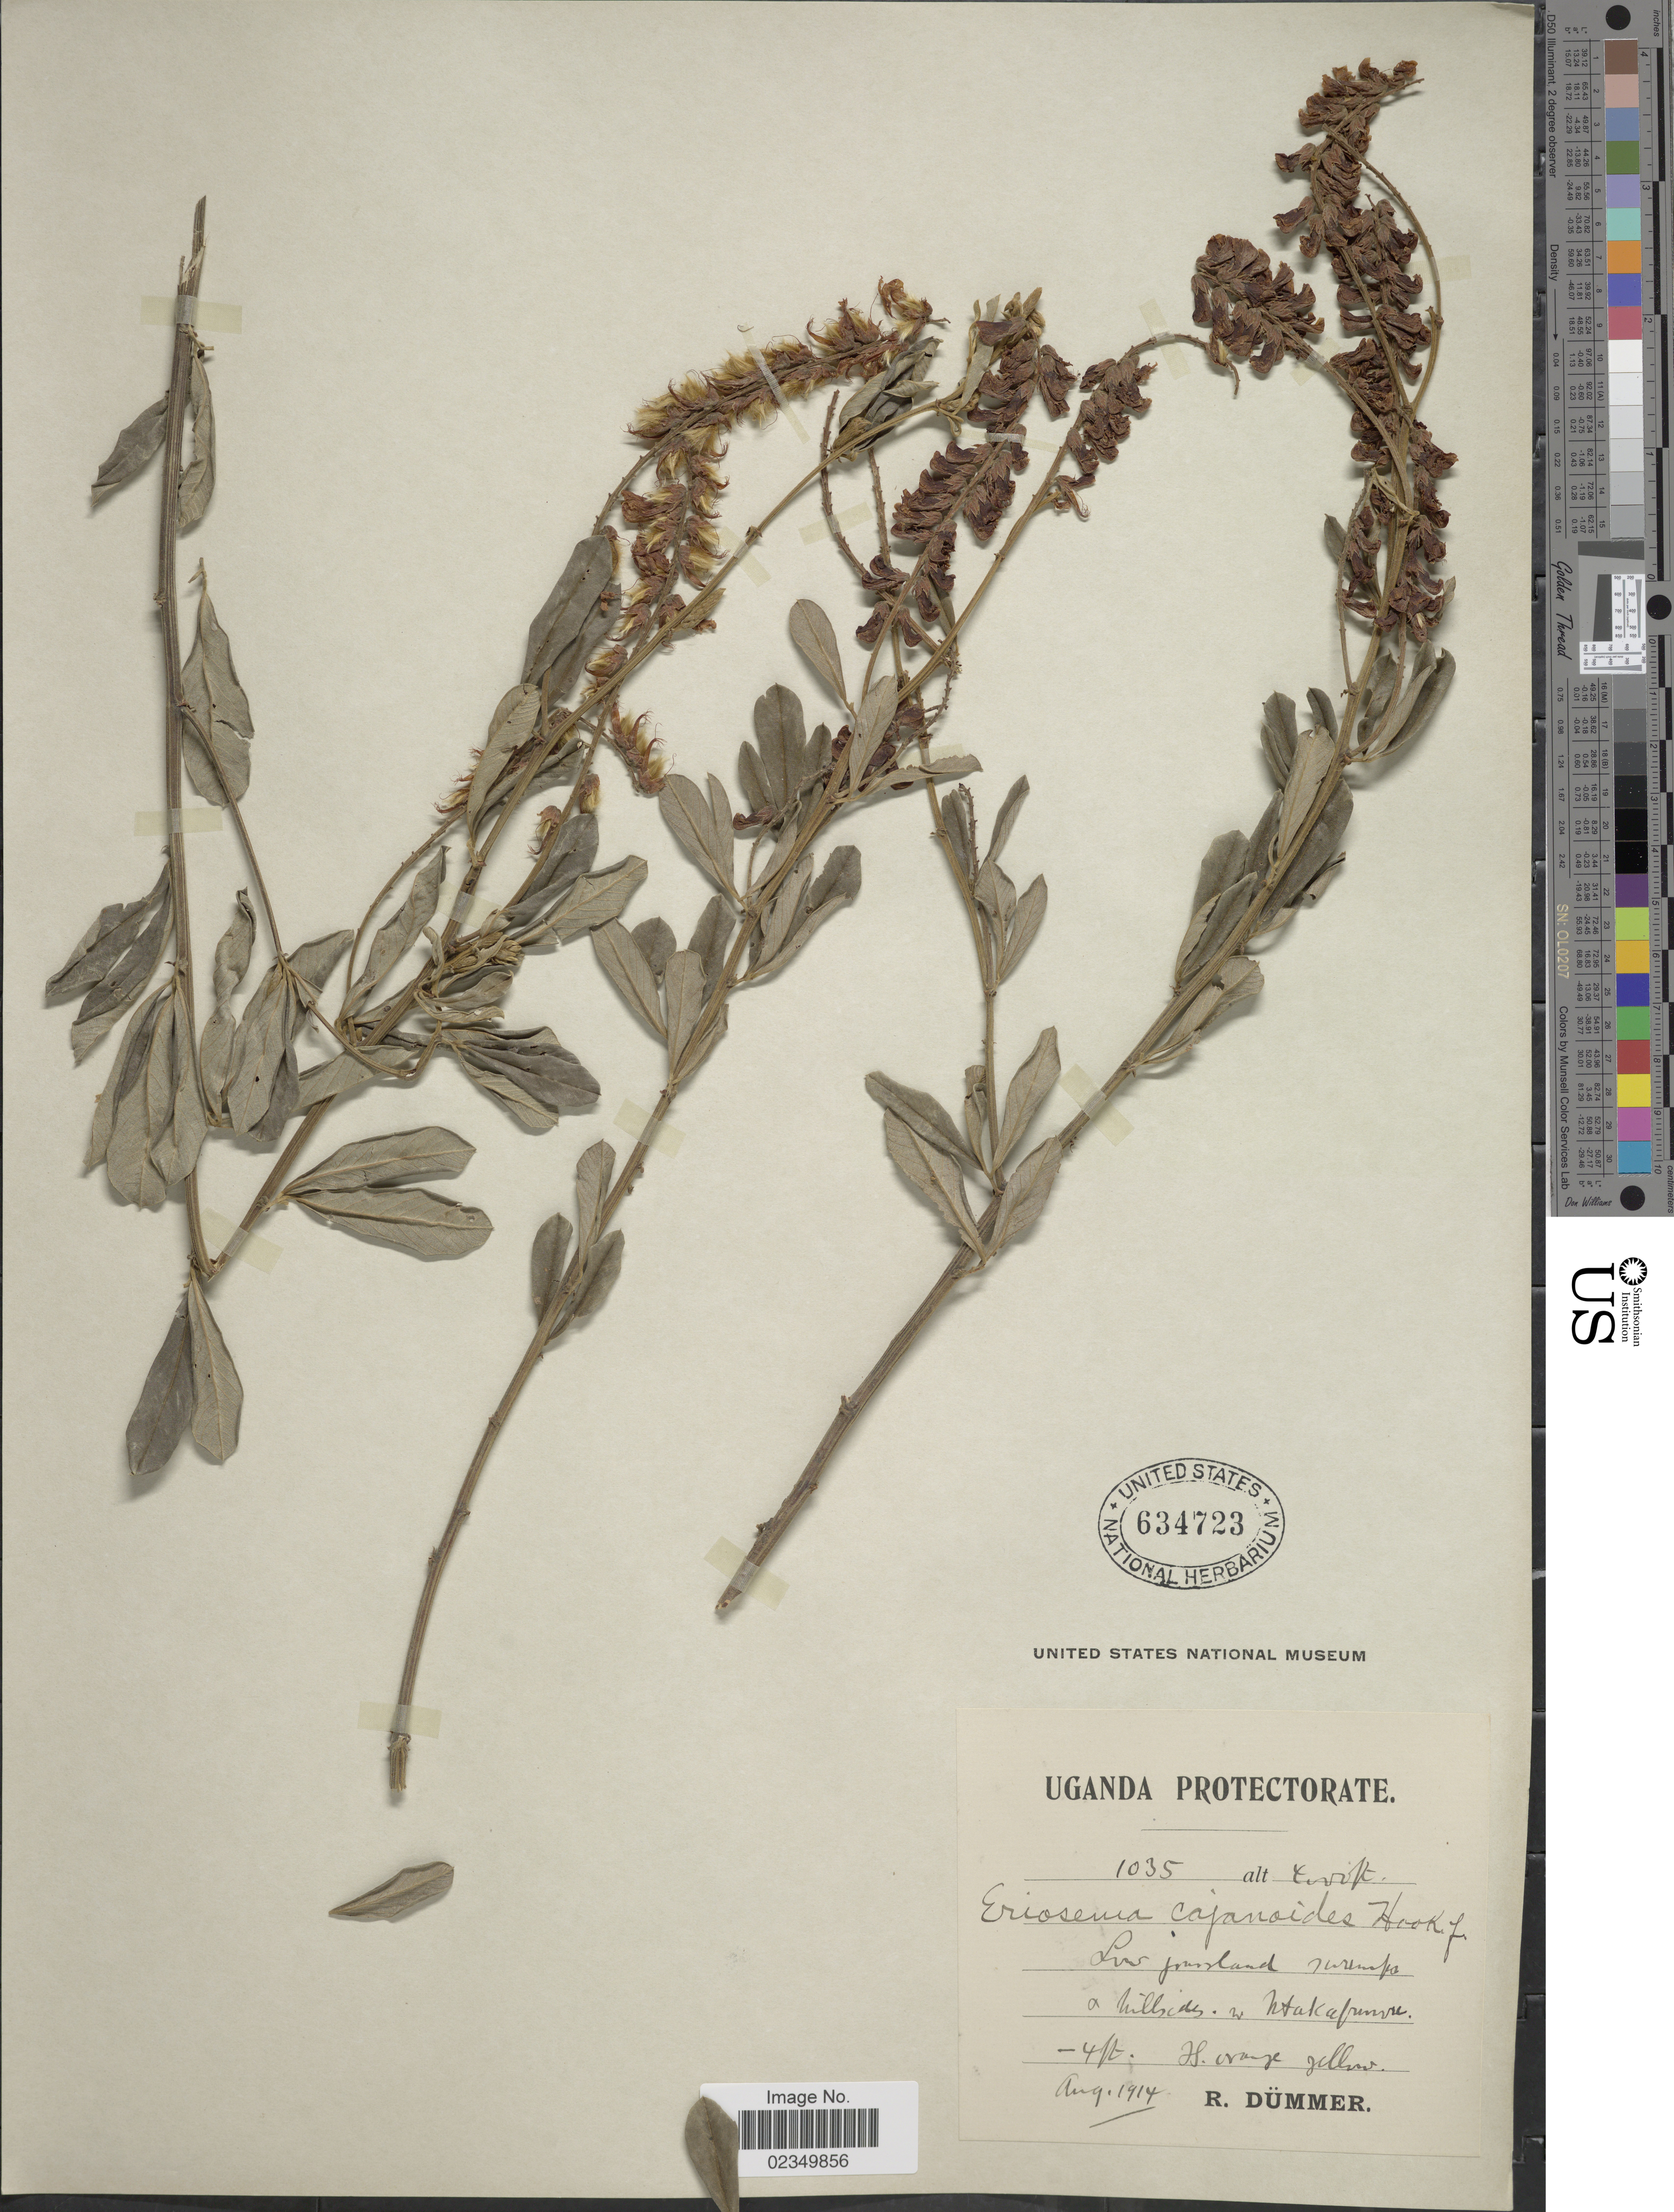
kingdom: Plantae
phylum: Tracheophyta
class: Magnoliopsida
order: Fabales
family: Fabaceae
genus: Eriosema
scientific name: Eriosema cajanoides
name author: (Guill. & Perr.) Hook. f.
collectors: R. A. Dümmer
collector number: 1035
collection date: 1914-08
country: Uganda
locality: Low grassland swamp & hillsides nr Ntakafunvu.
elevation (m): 1219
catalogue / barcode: US 634723